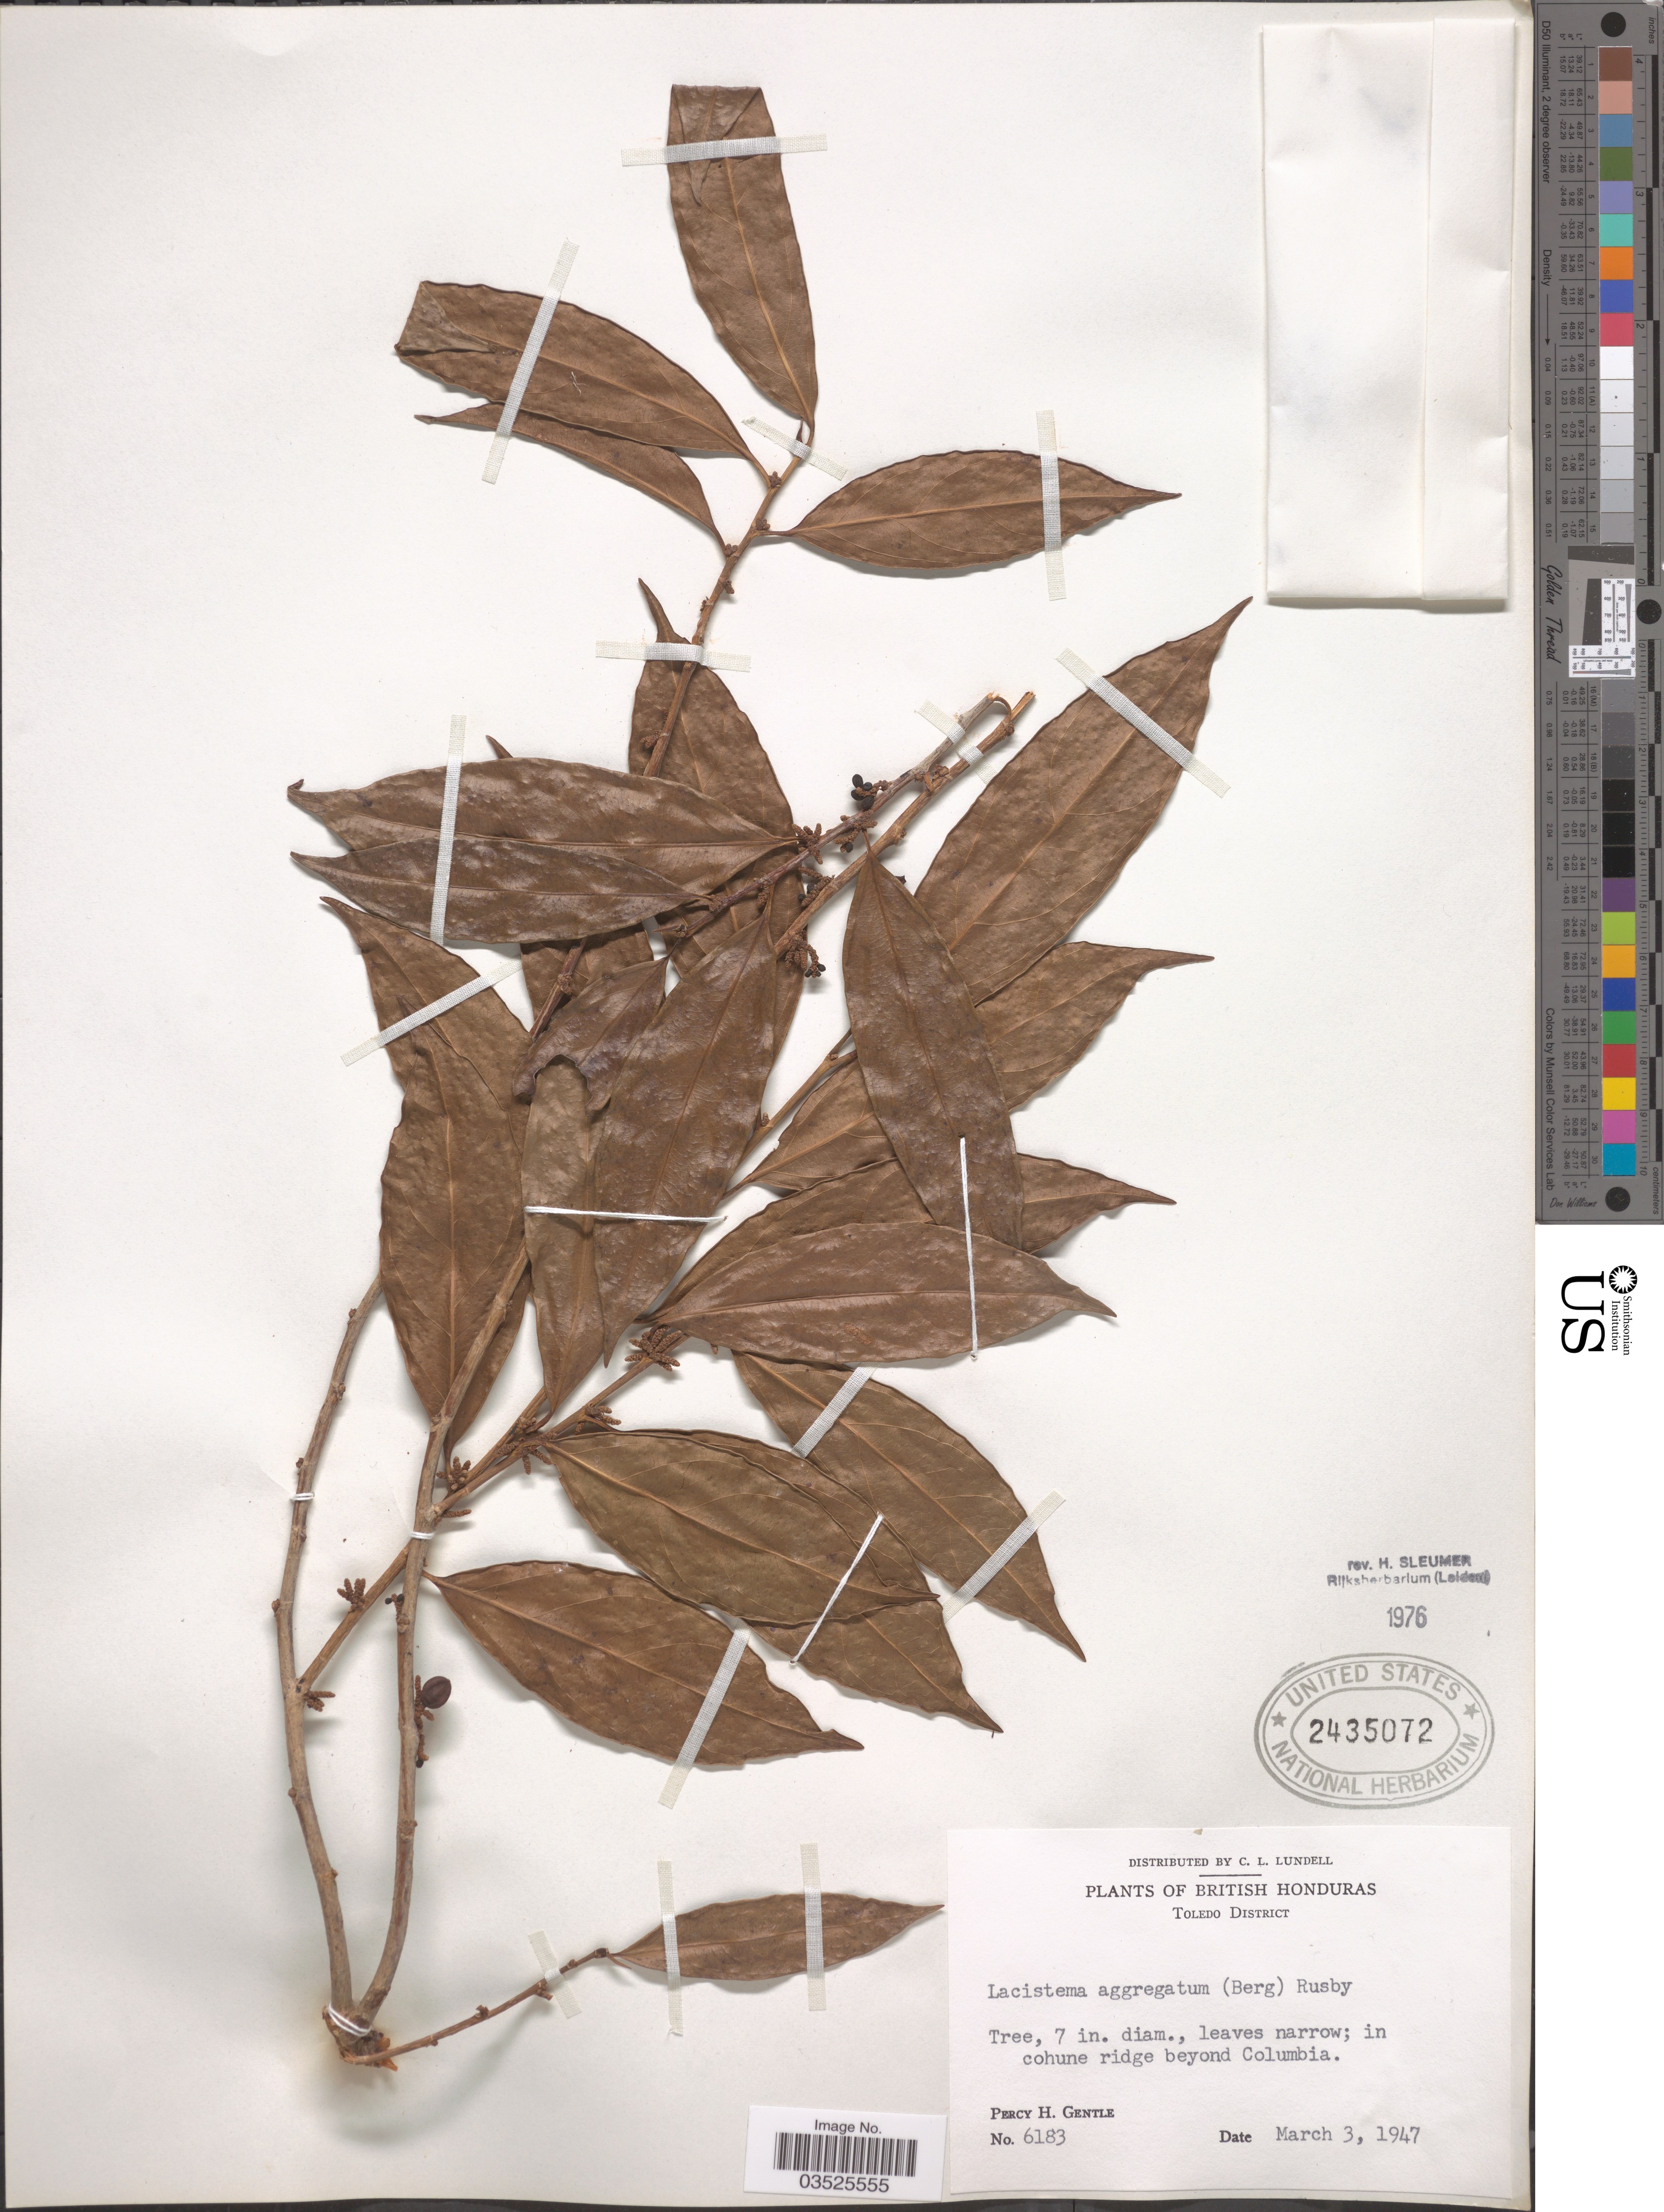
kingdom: Plantae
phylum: Tracheophyta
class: Magnoliopsida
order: Malpighiales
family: Lacistemataceae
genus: Lacistema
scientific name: Lacistema aggregatum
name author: (P.J. Bergius) Rusby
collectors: P. H. Gentle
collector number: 6183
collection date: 1947-03-03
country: Belize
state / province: Toledo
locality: British Honduras. Toledo District. In cohune ridge beyond Columbia.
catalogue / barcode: US 2435072